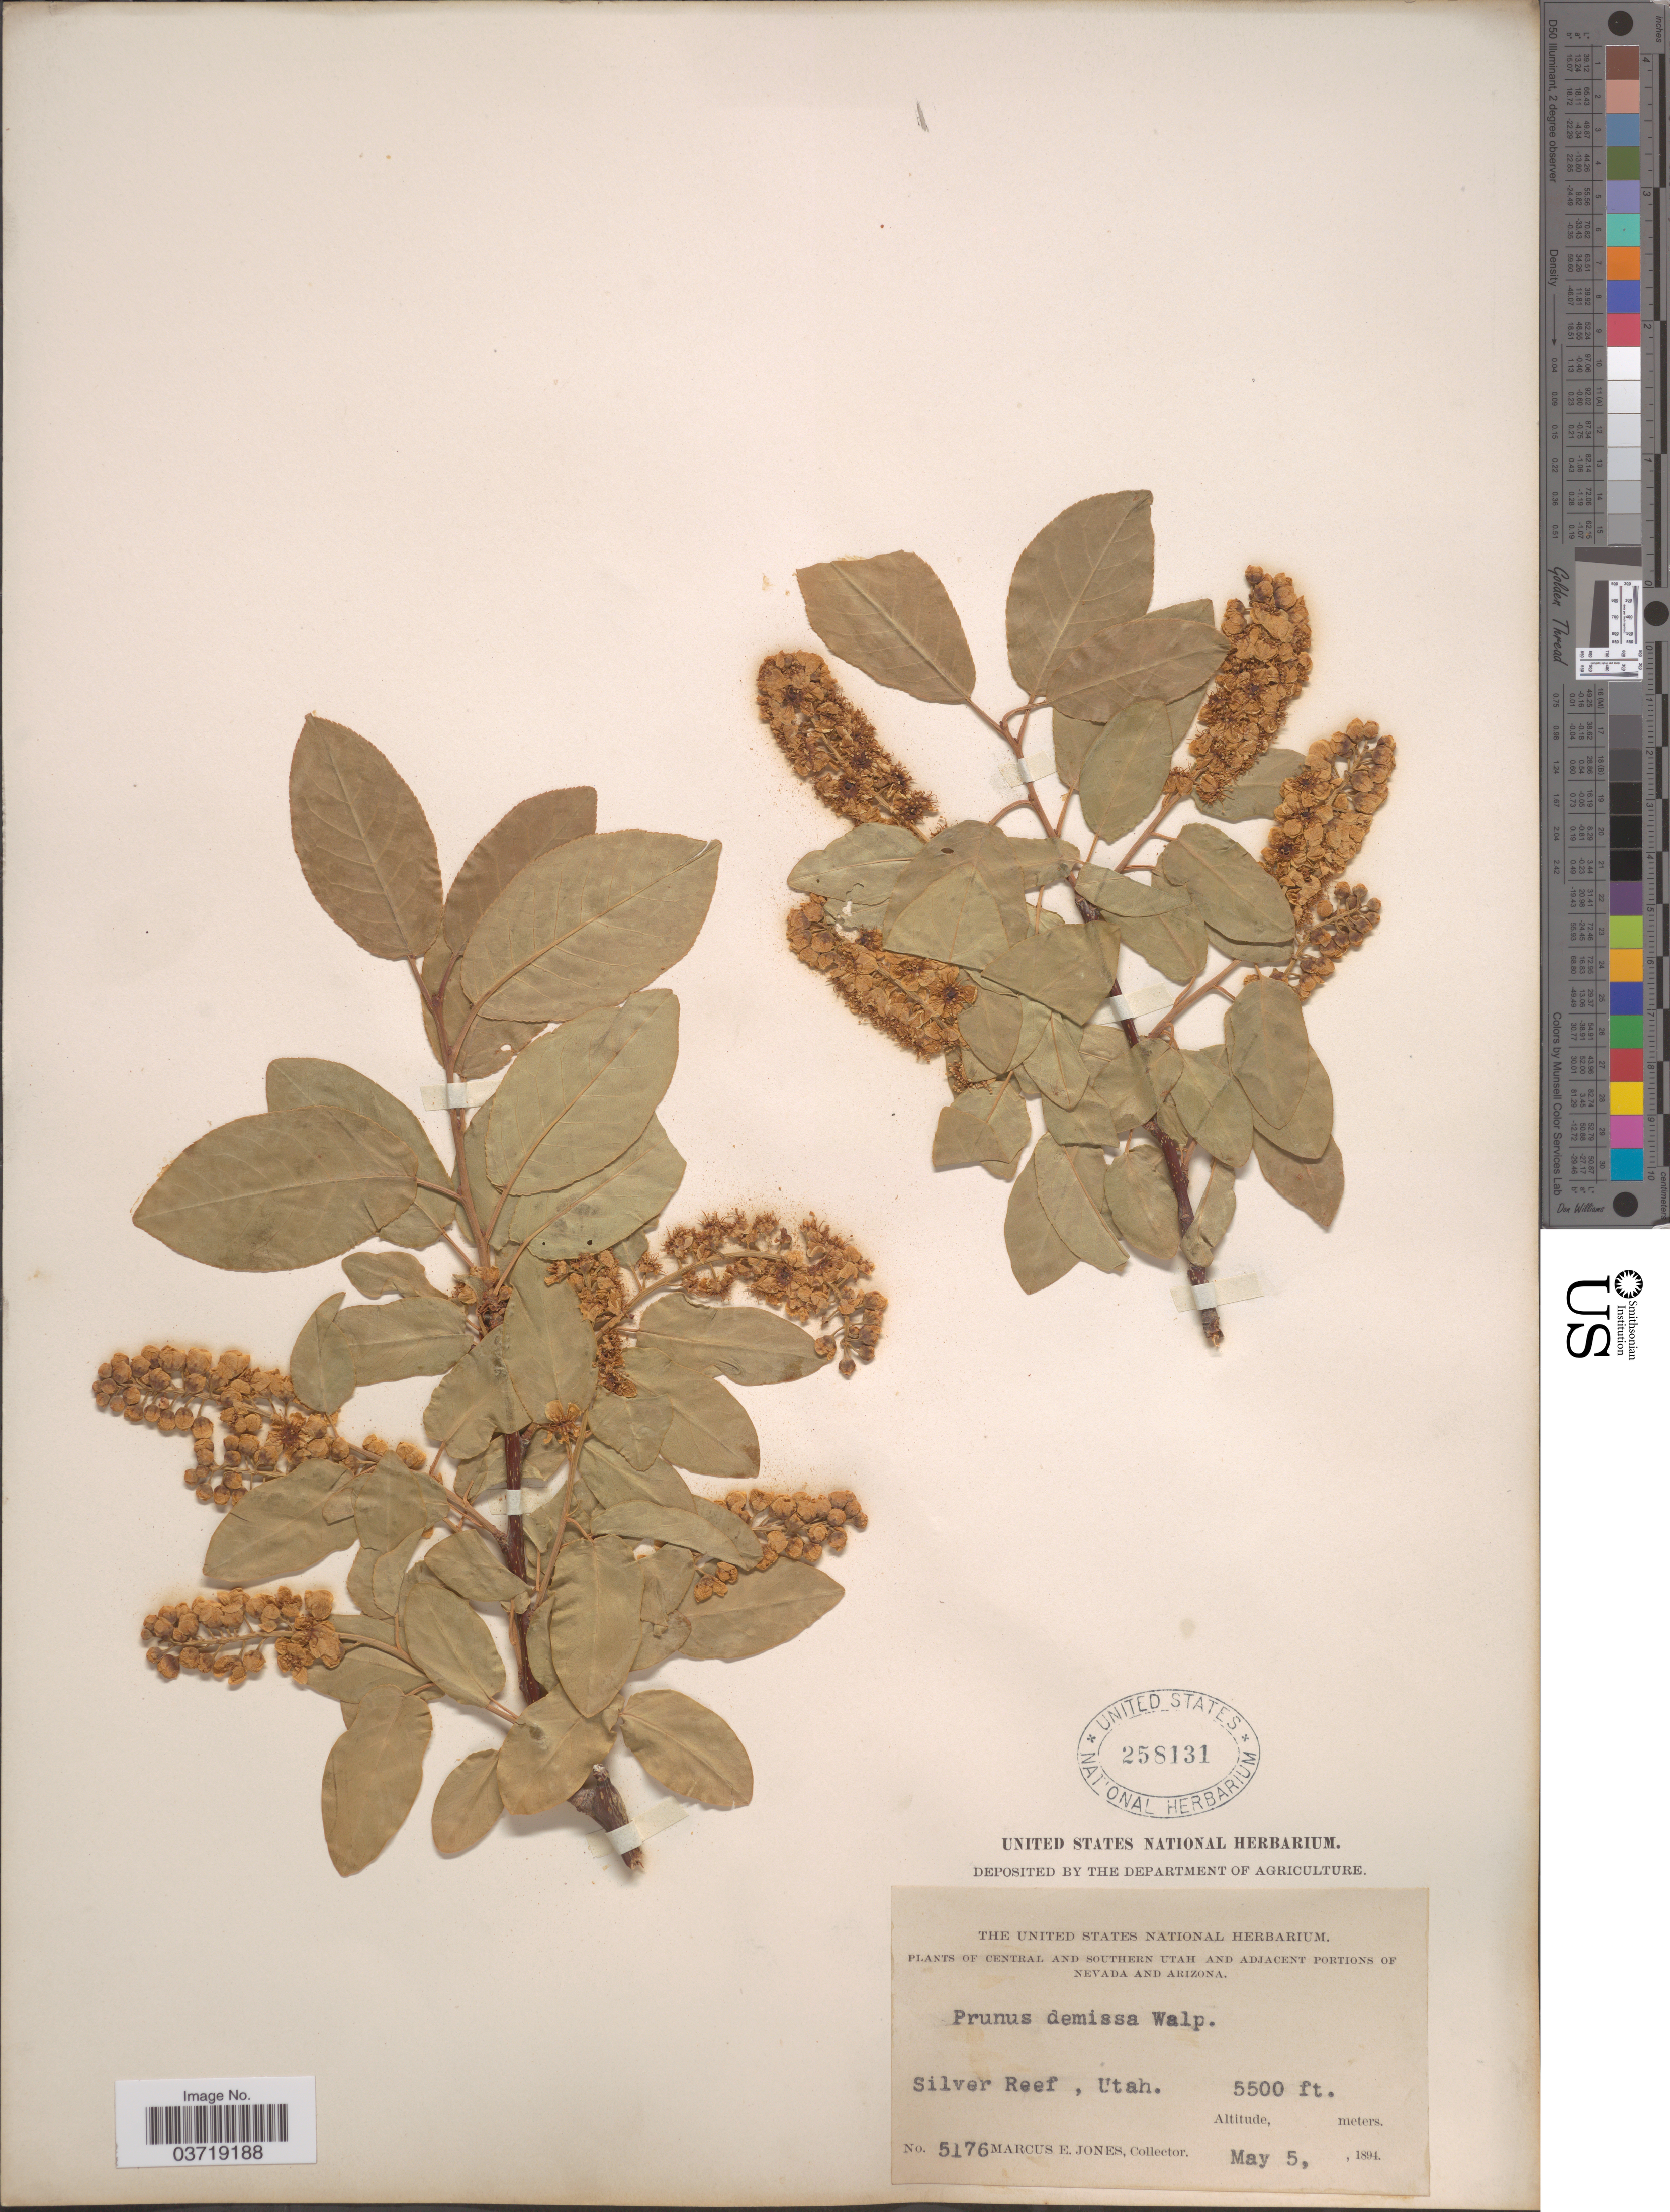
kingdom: Plantae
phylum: Tracheophyta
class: Magnoliopsida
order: Rosales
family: Rosaceae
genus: Prunus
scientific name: Prunus virginiana var. demissa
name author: (Nutt.) Torr.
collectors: M. E. Jones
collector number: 5176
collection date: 1894-05-05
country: United States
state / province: Utah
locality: Central and Southern Utah. Silver Reef.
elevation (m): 1676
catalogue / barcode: US 258131